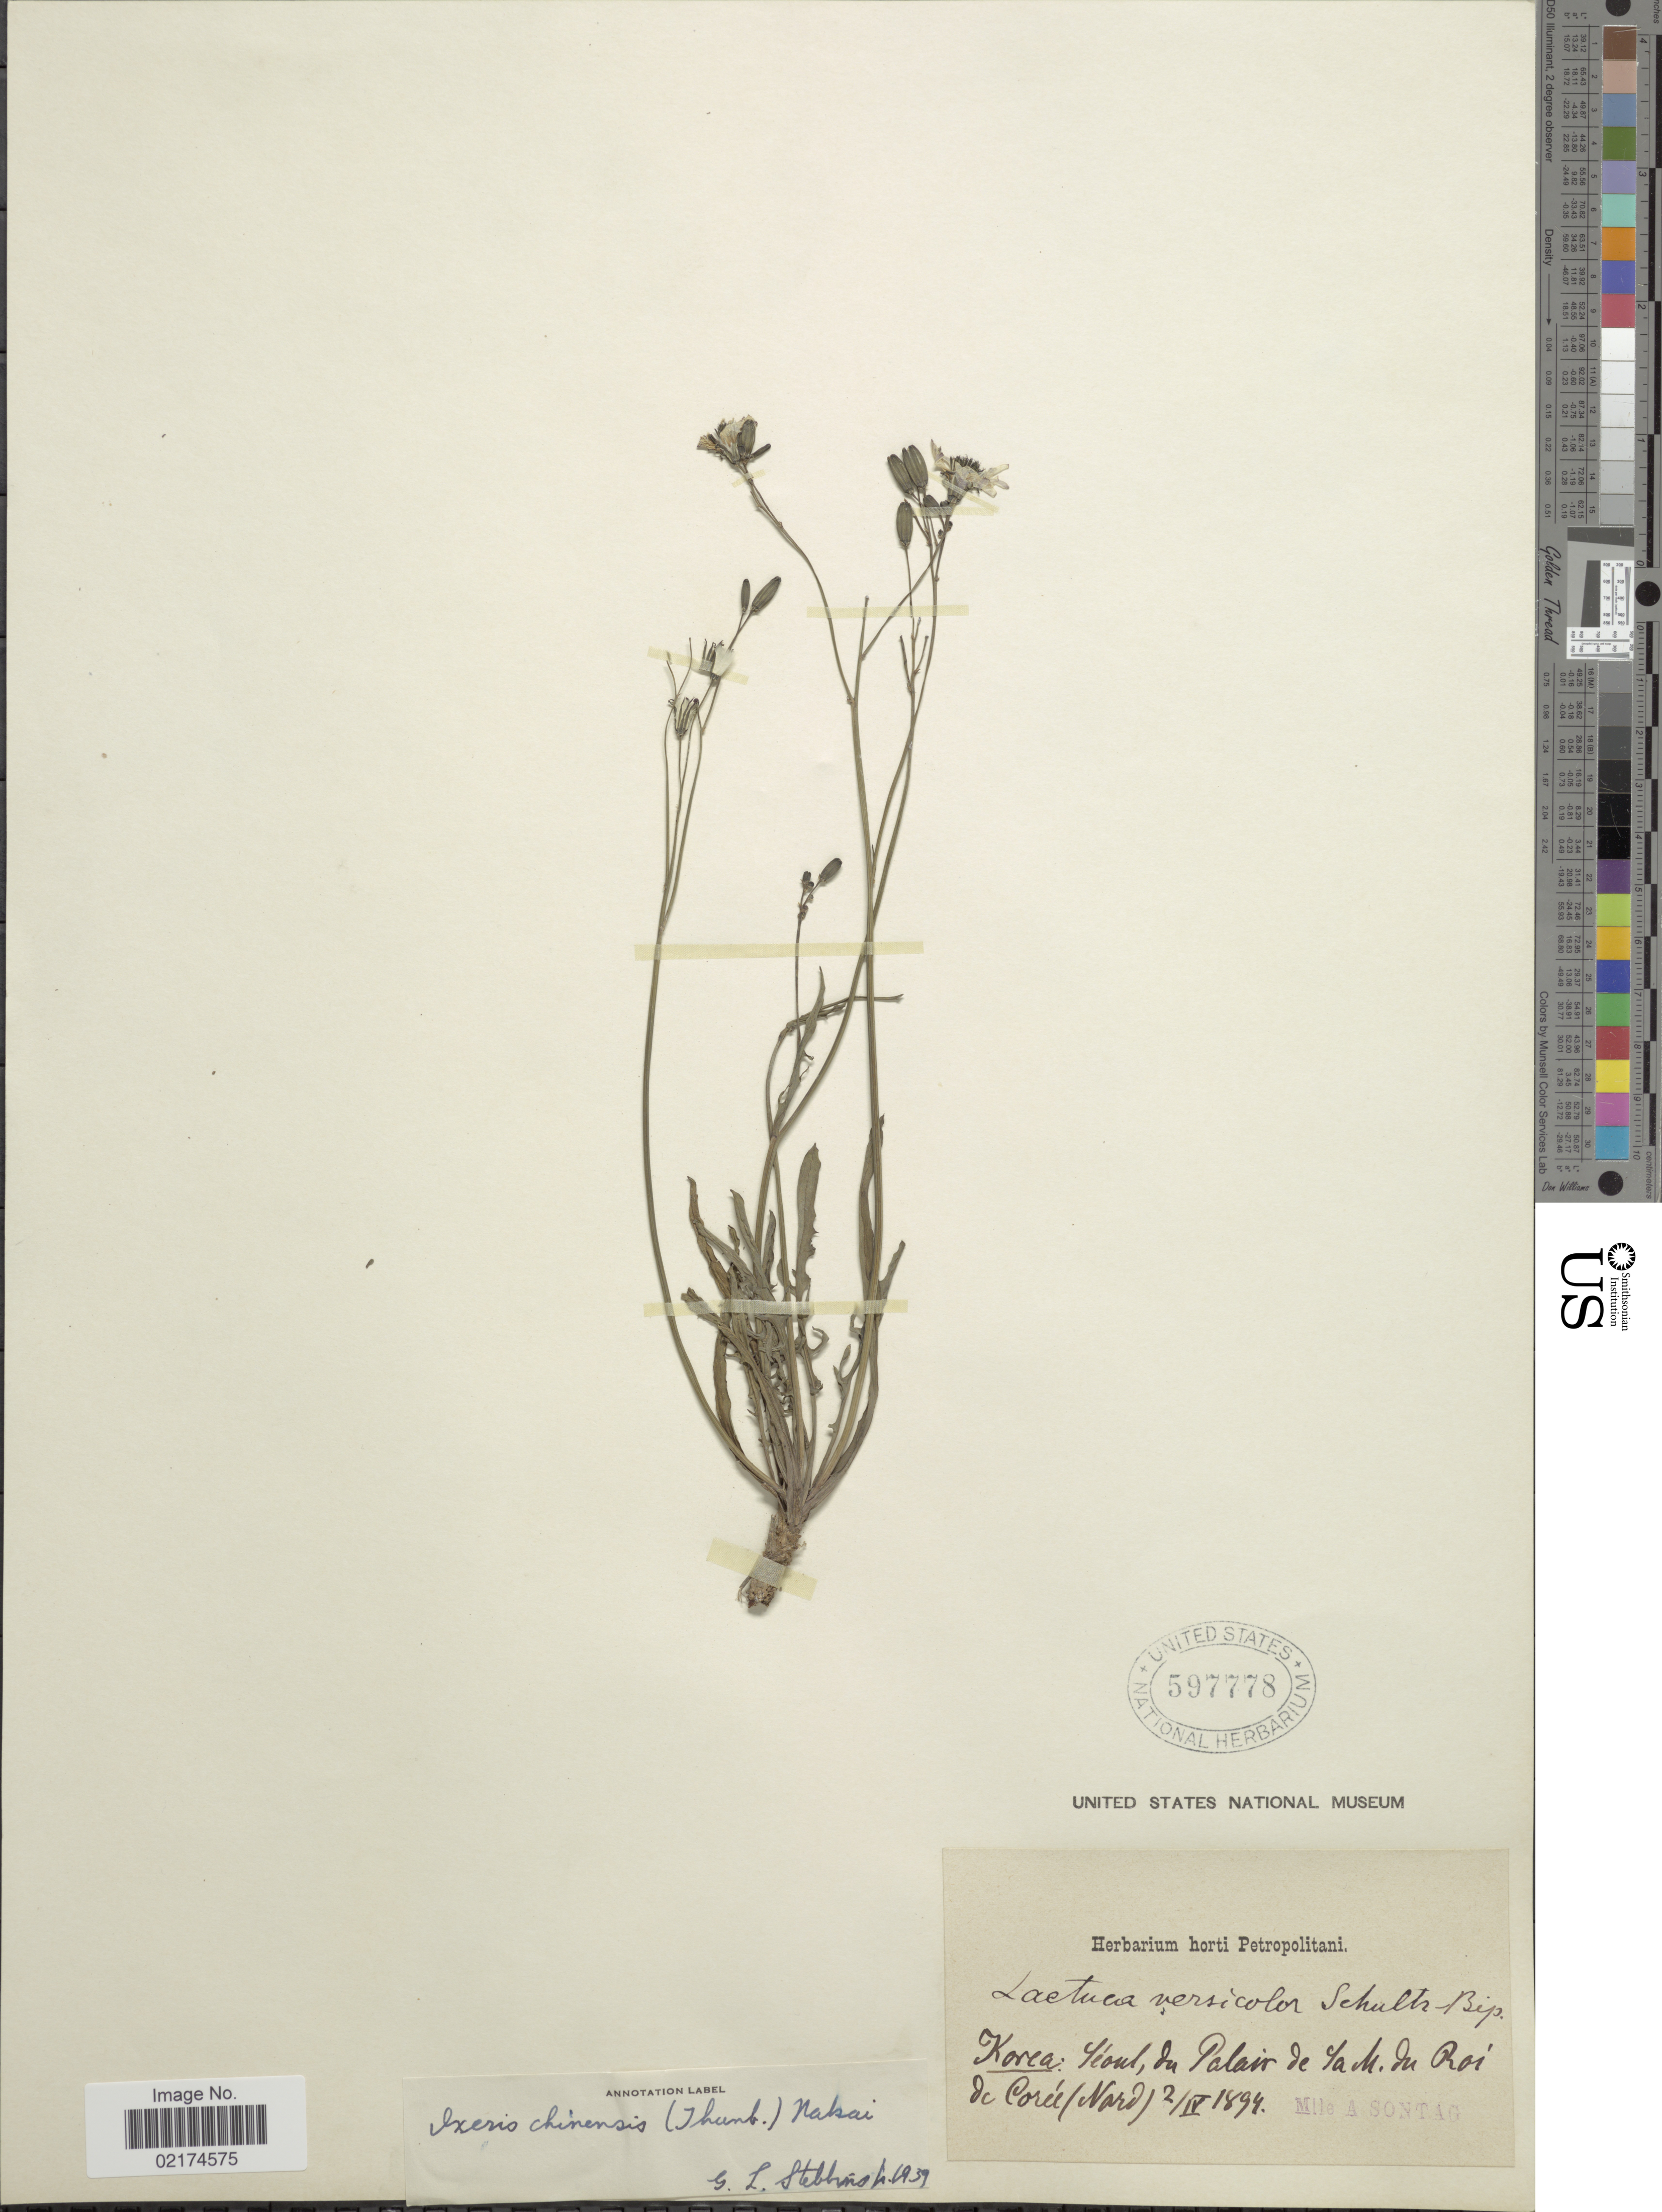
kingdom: Plantae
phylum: Tracheophyta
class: Magnoliopsida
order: Asterales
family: Asteraceae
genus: Ixeris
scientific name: Ixeris chinensis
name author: (Thunb.) Nakai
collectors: -. Sontag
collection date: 1894-04-02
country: South Korea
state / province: Seoul Special City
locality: Seoul, du Palair de la N. du Roi de Coree (Nord)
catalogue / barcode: US 597778